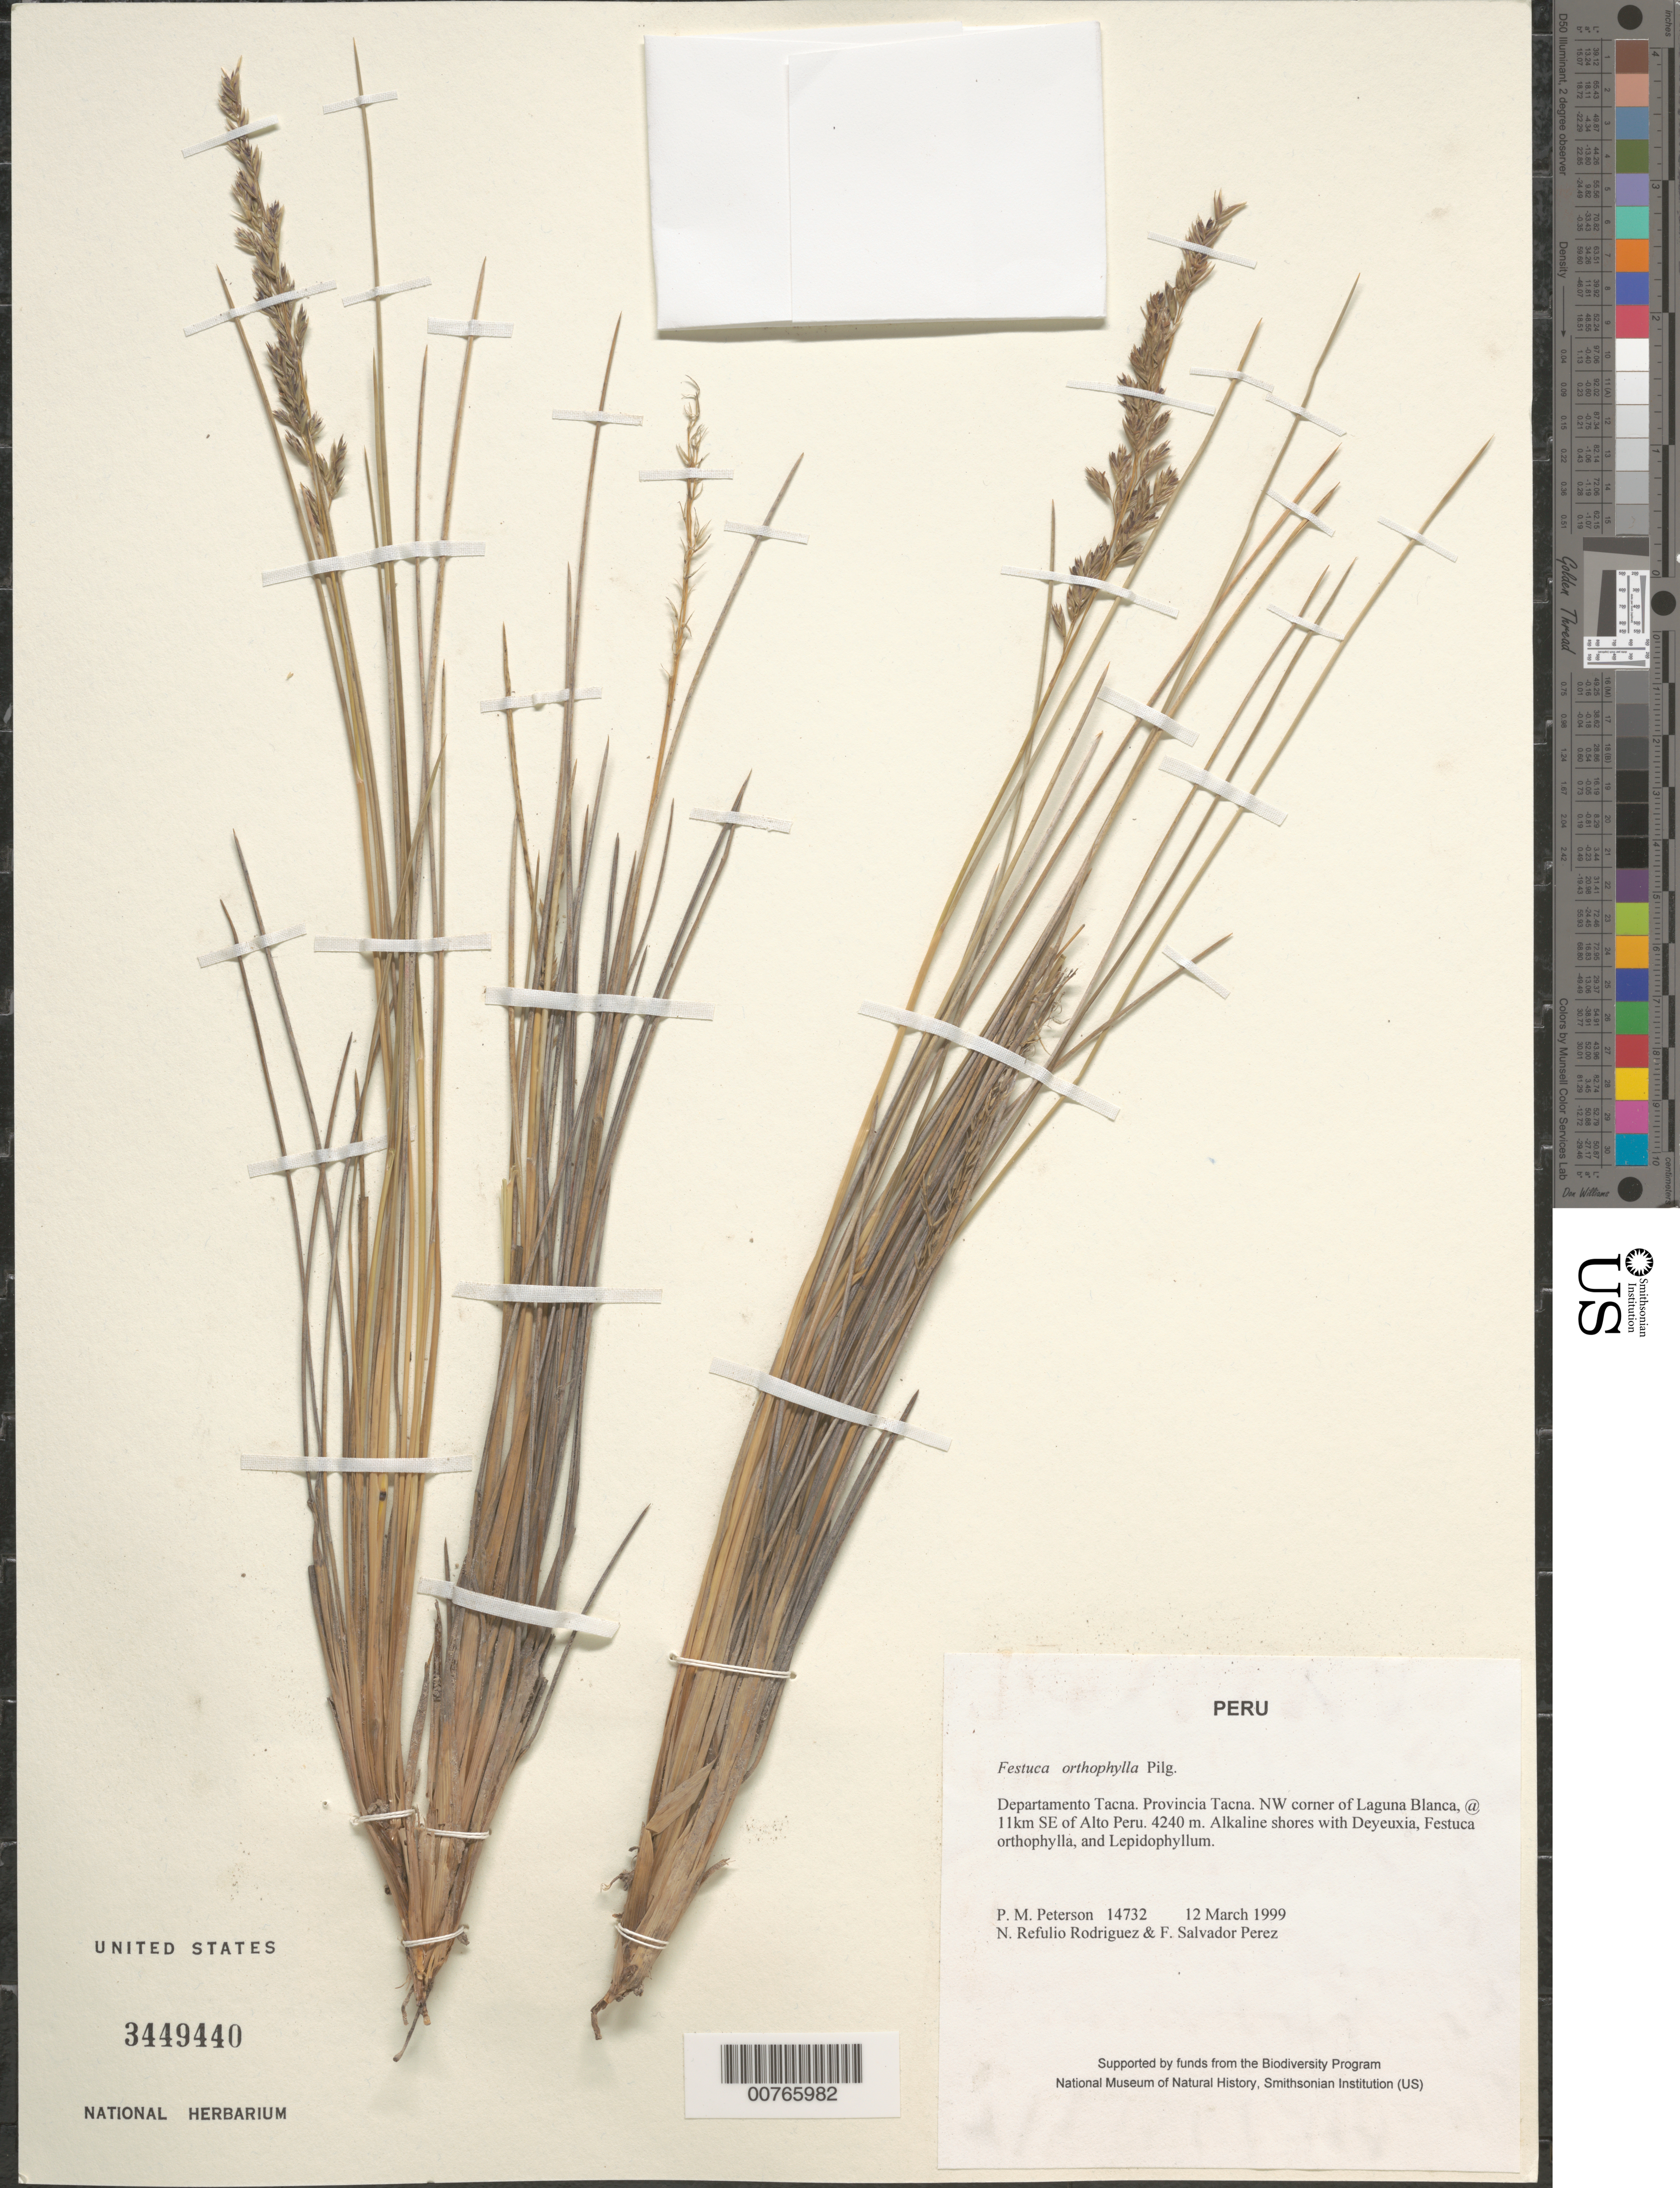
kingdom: Plantae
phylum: Tracheophyta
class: Liliopsida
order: Poales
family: Poaceae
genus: Festuca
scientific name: Festuca orthophylla var. boliviana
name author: Pilg.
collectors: P. M. Peterson, N. Refulio-Rodríguez & F. Salvador Perez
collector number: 14732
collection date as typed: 12 Mar 1999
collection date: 1999-03-12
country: Peru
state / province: Tacna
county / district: Tacna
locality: NW corner of Laguna Blanca, @ 11km SE of Alto Peru.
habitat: Alkaline shores with Deyeuxia, Festuca orthophylla and Lepidophyllum.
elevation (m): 4240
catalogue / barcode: US 3449440